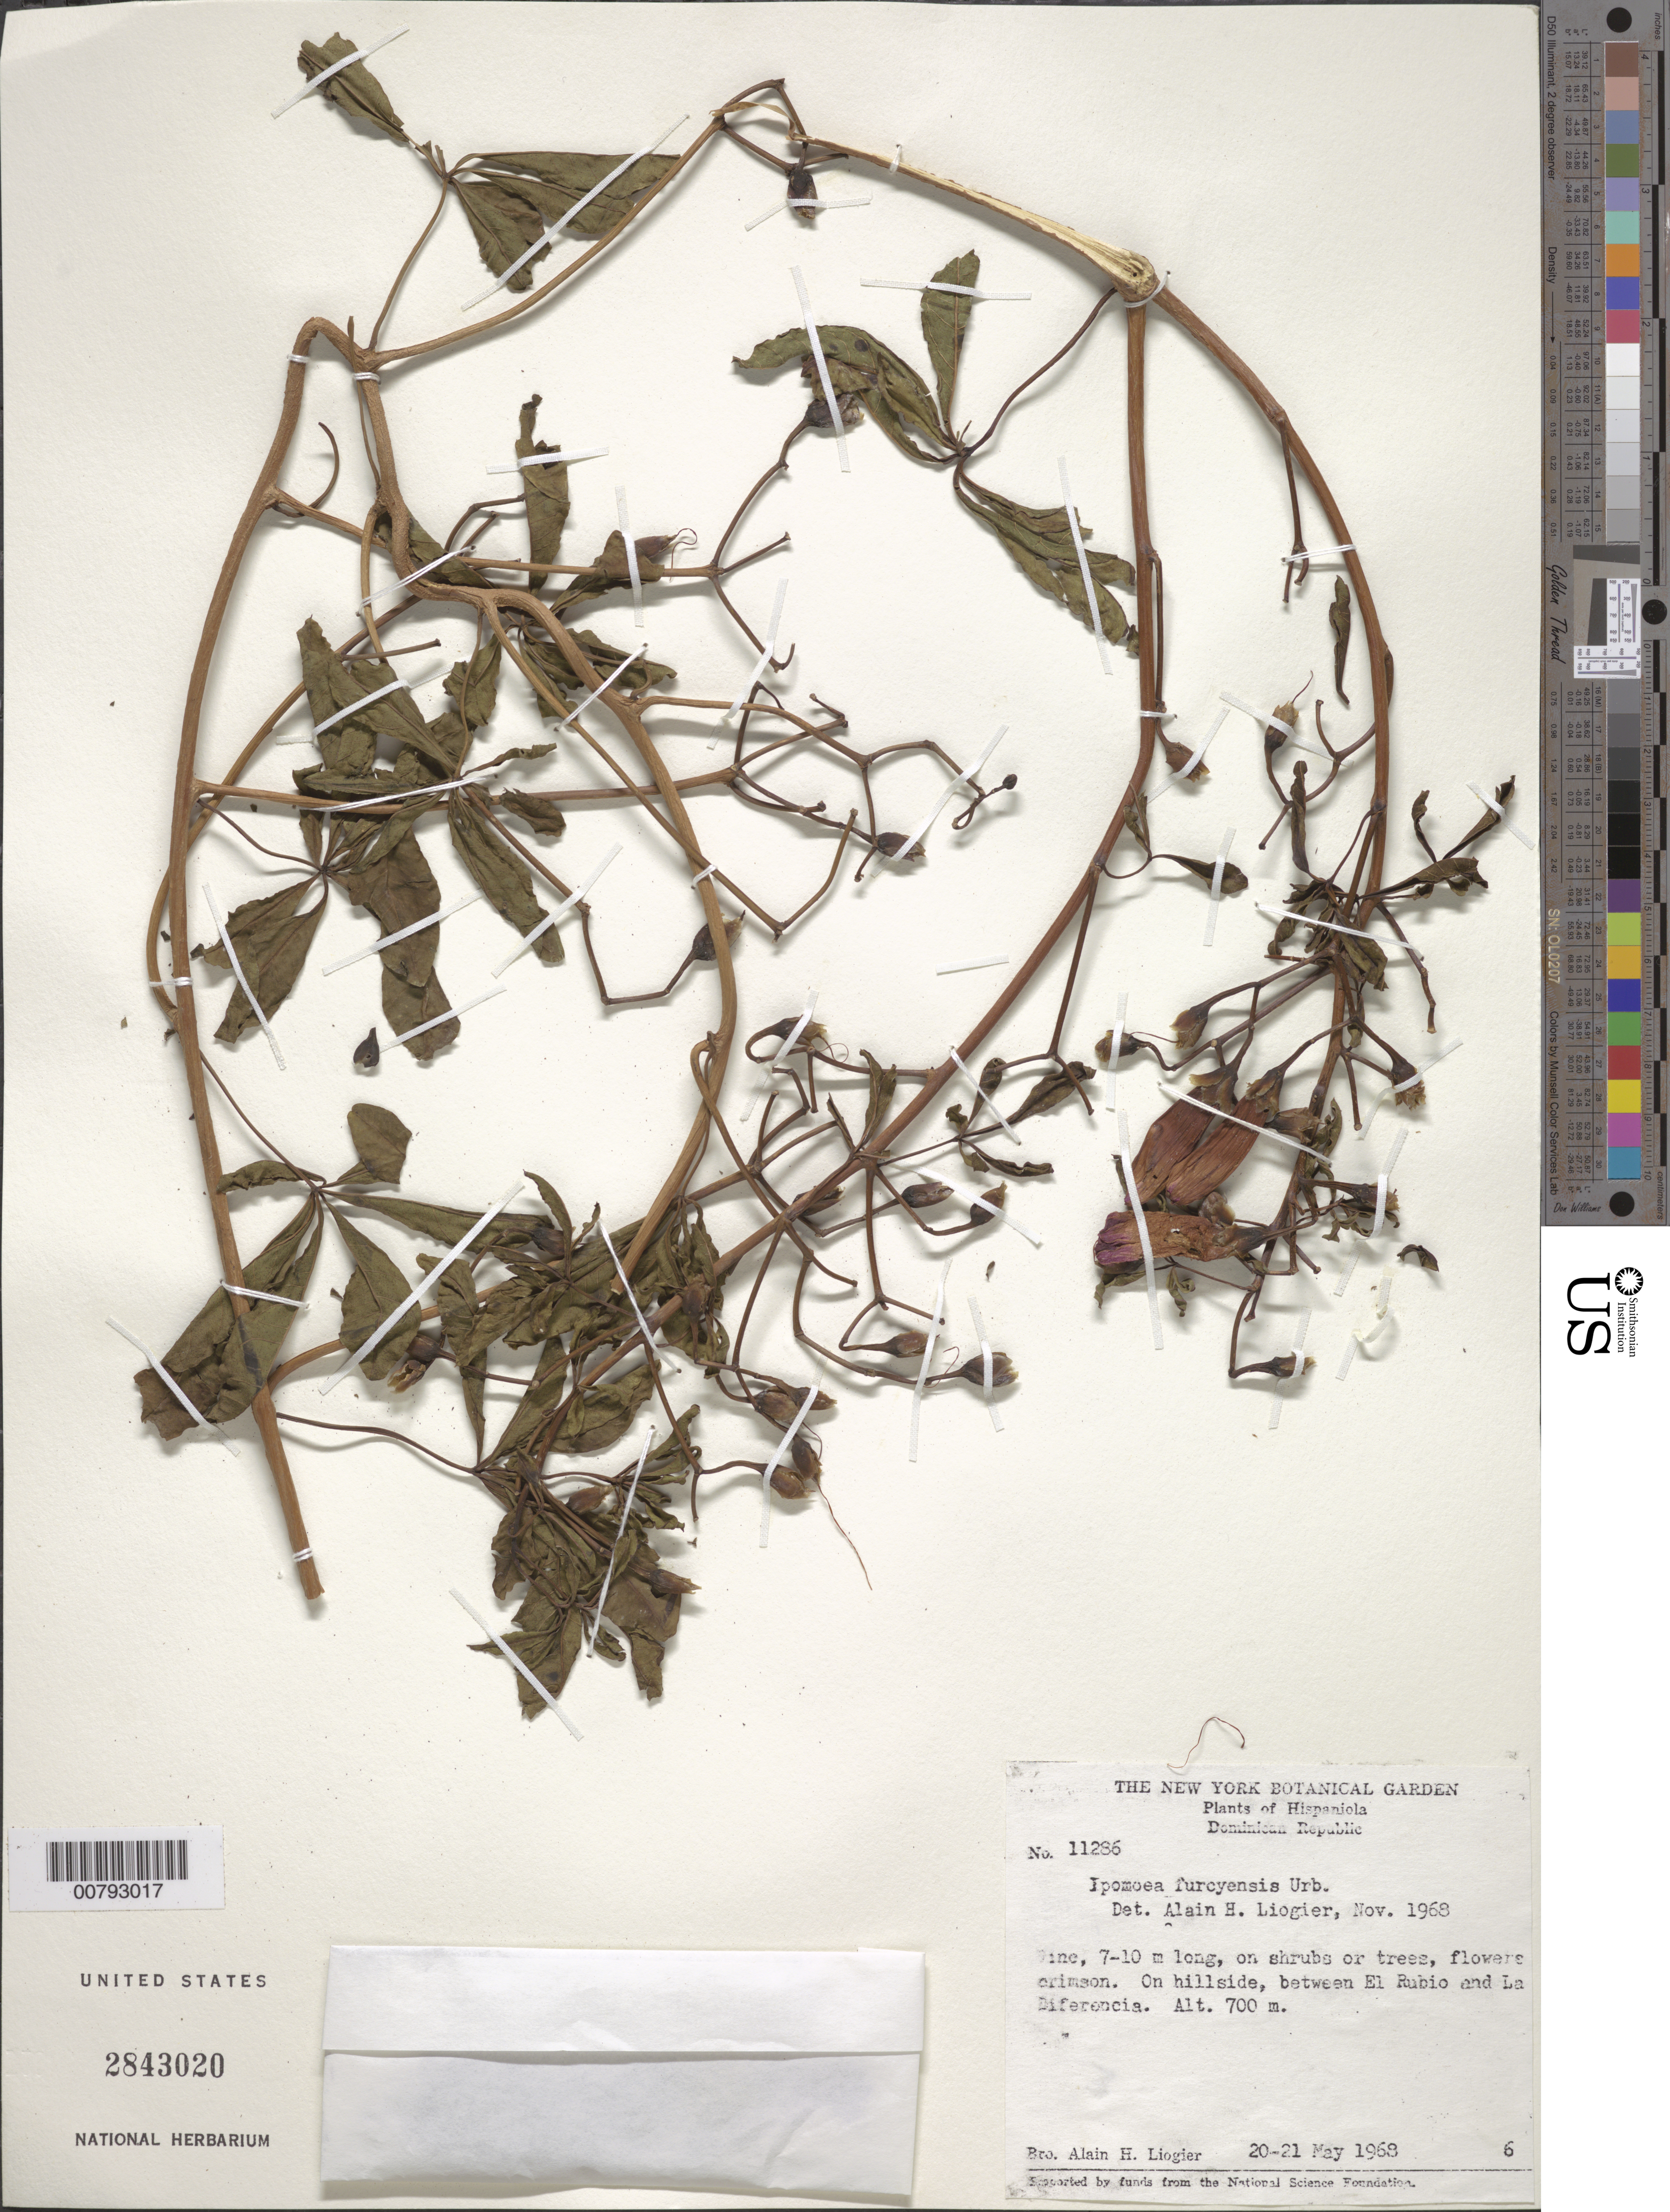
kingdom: Plantae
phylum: Tracheophyta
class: Magnoliopsida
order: Solanales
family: Convolvulaceae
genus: Ipomoea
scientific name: Ipomoea furcyensis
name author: Urb.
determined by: Liogier, Alain H.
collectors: A. H. Liogier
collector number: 11286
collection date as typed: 20 May 1968 to 21 May 1968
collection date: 1968-05-20/1968-05-21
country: Dominican Republic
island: Hispaniola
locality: Between El Rubio and La Diferencia.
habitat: On hillside.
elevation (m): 700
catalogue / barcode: US 2843020